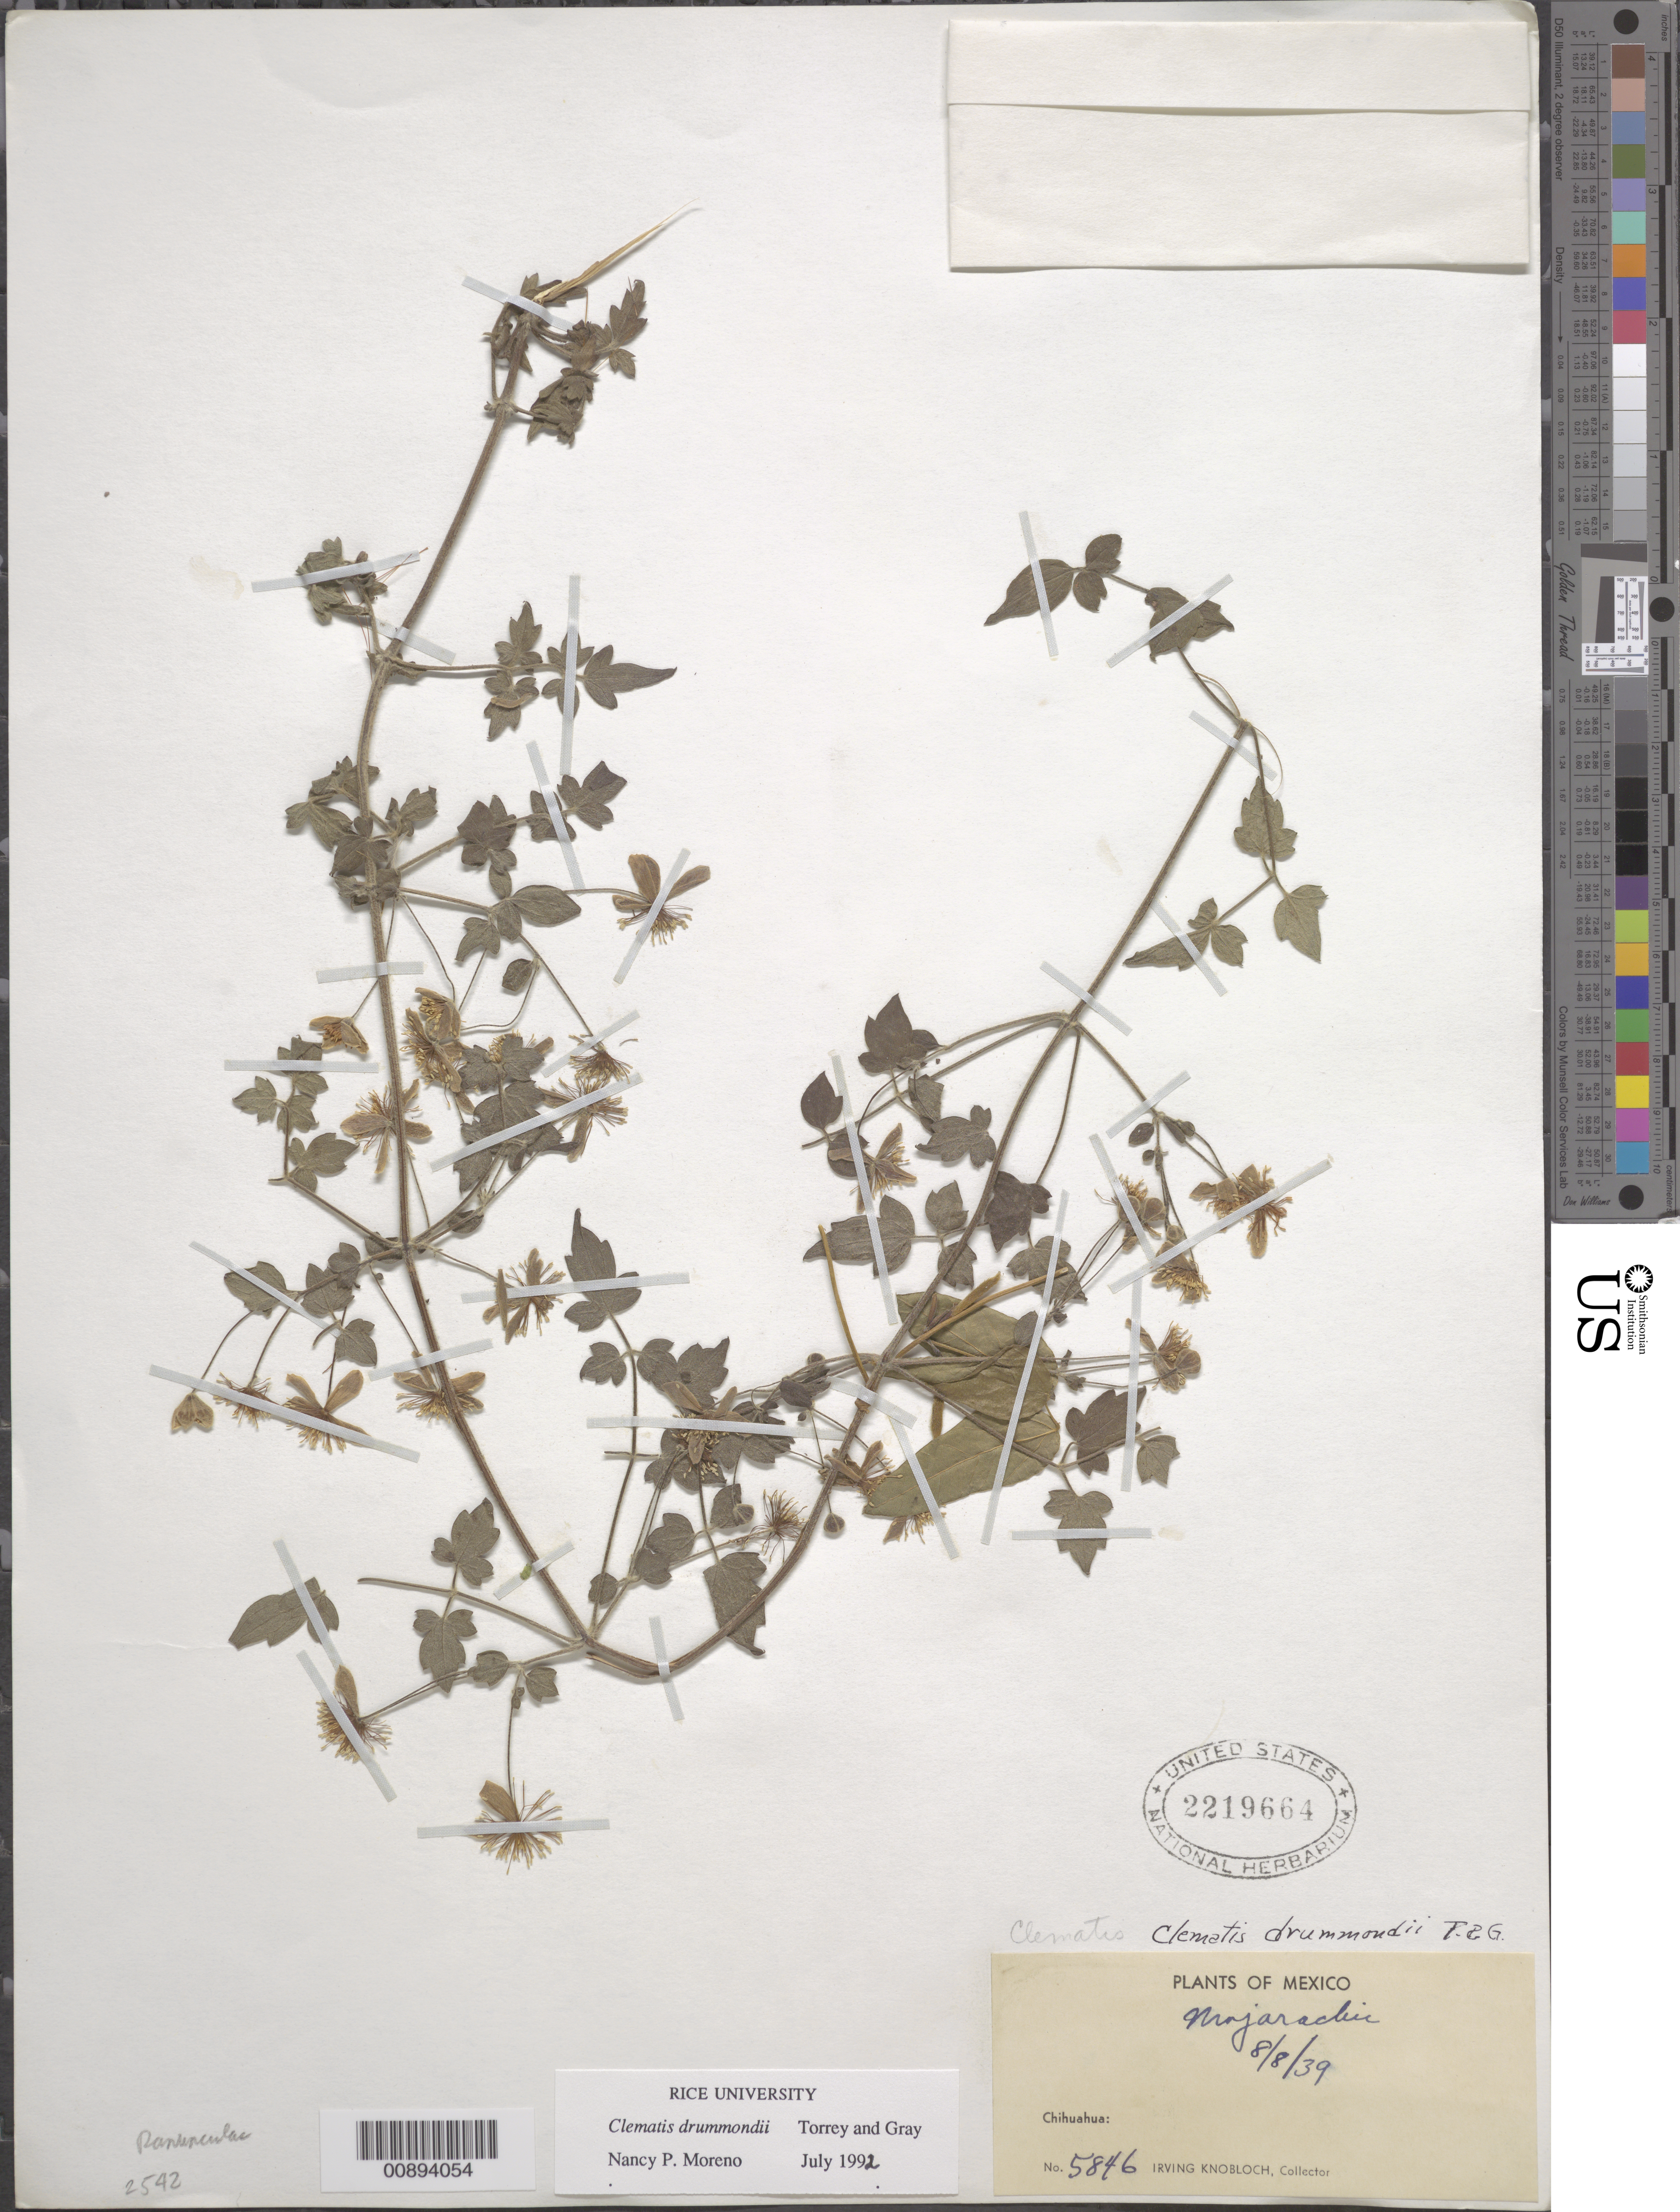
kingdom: Plantae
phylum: Tracheophyta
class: Magnoliopsida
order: Ranunculales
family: Ranunculaceae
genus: Clematis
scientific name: Clematis drummondii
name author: Torr. & A. Gray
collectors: I. W. Knobloch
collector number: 5846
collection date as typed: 08 Aug 1939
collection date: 1939-08-08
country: Mexico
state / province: Chihuahua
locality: Mojarachic, Chihuahua.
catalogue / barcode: US 2219664